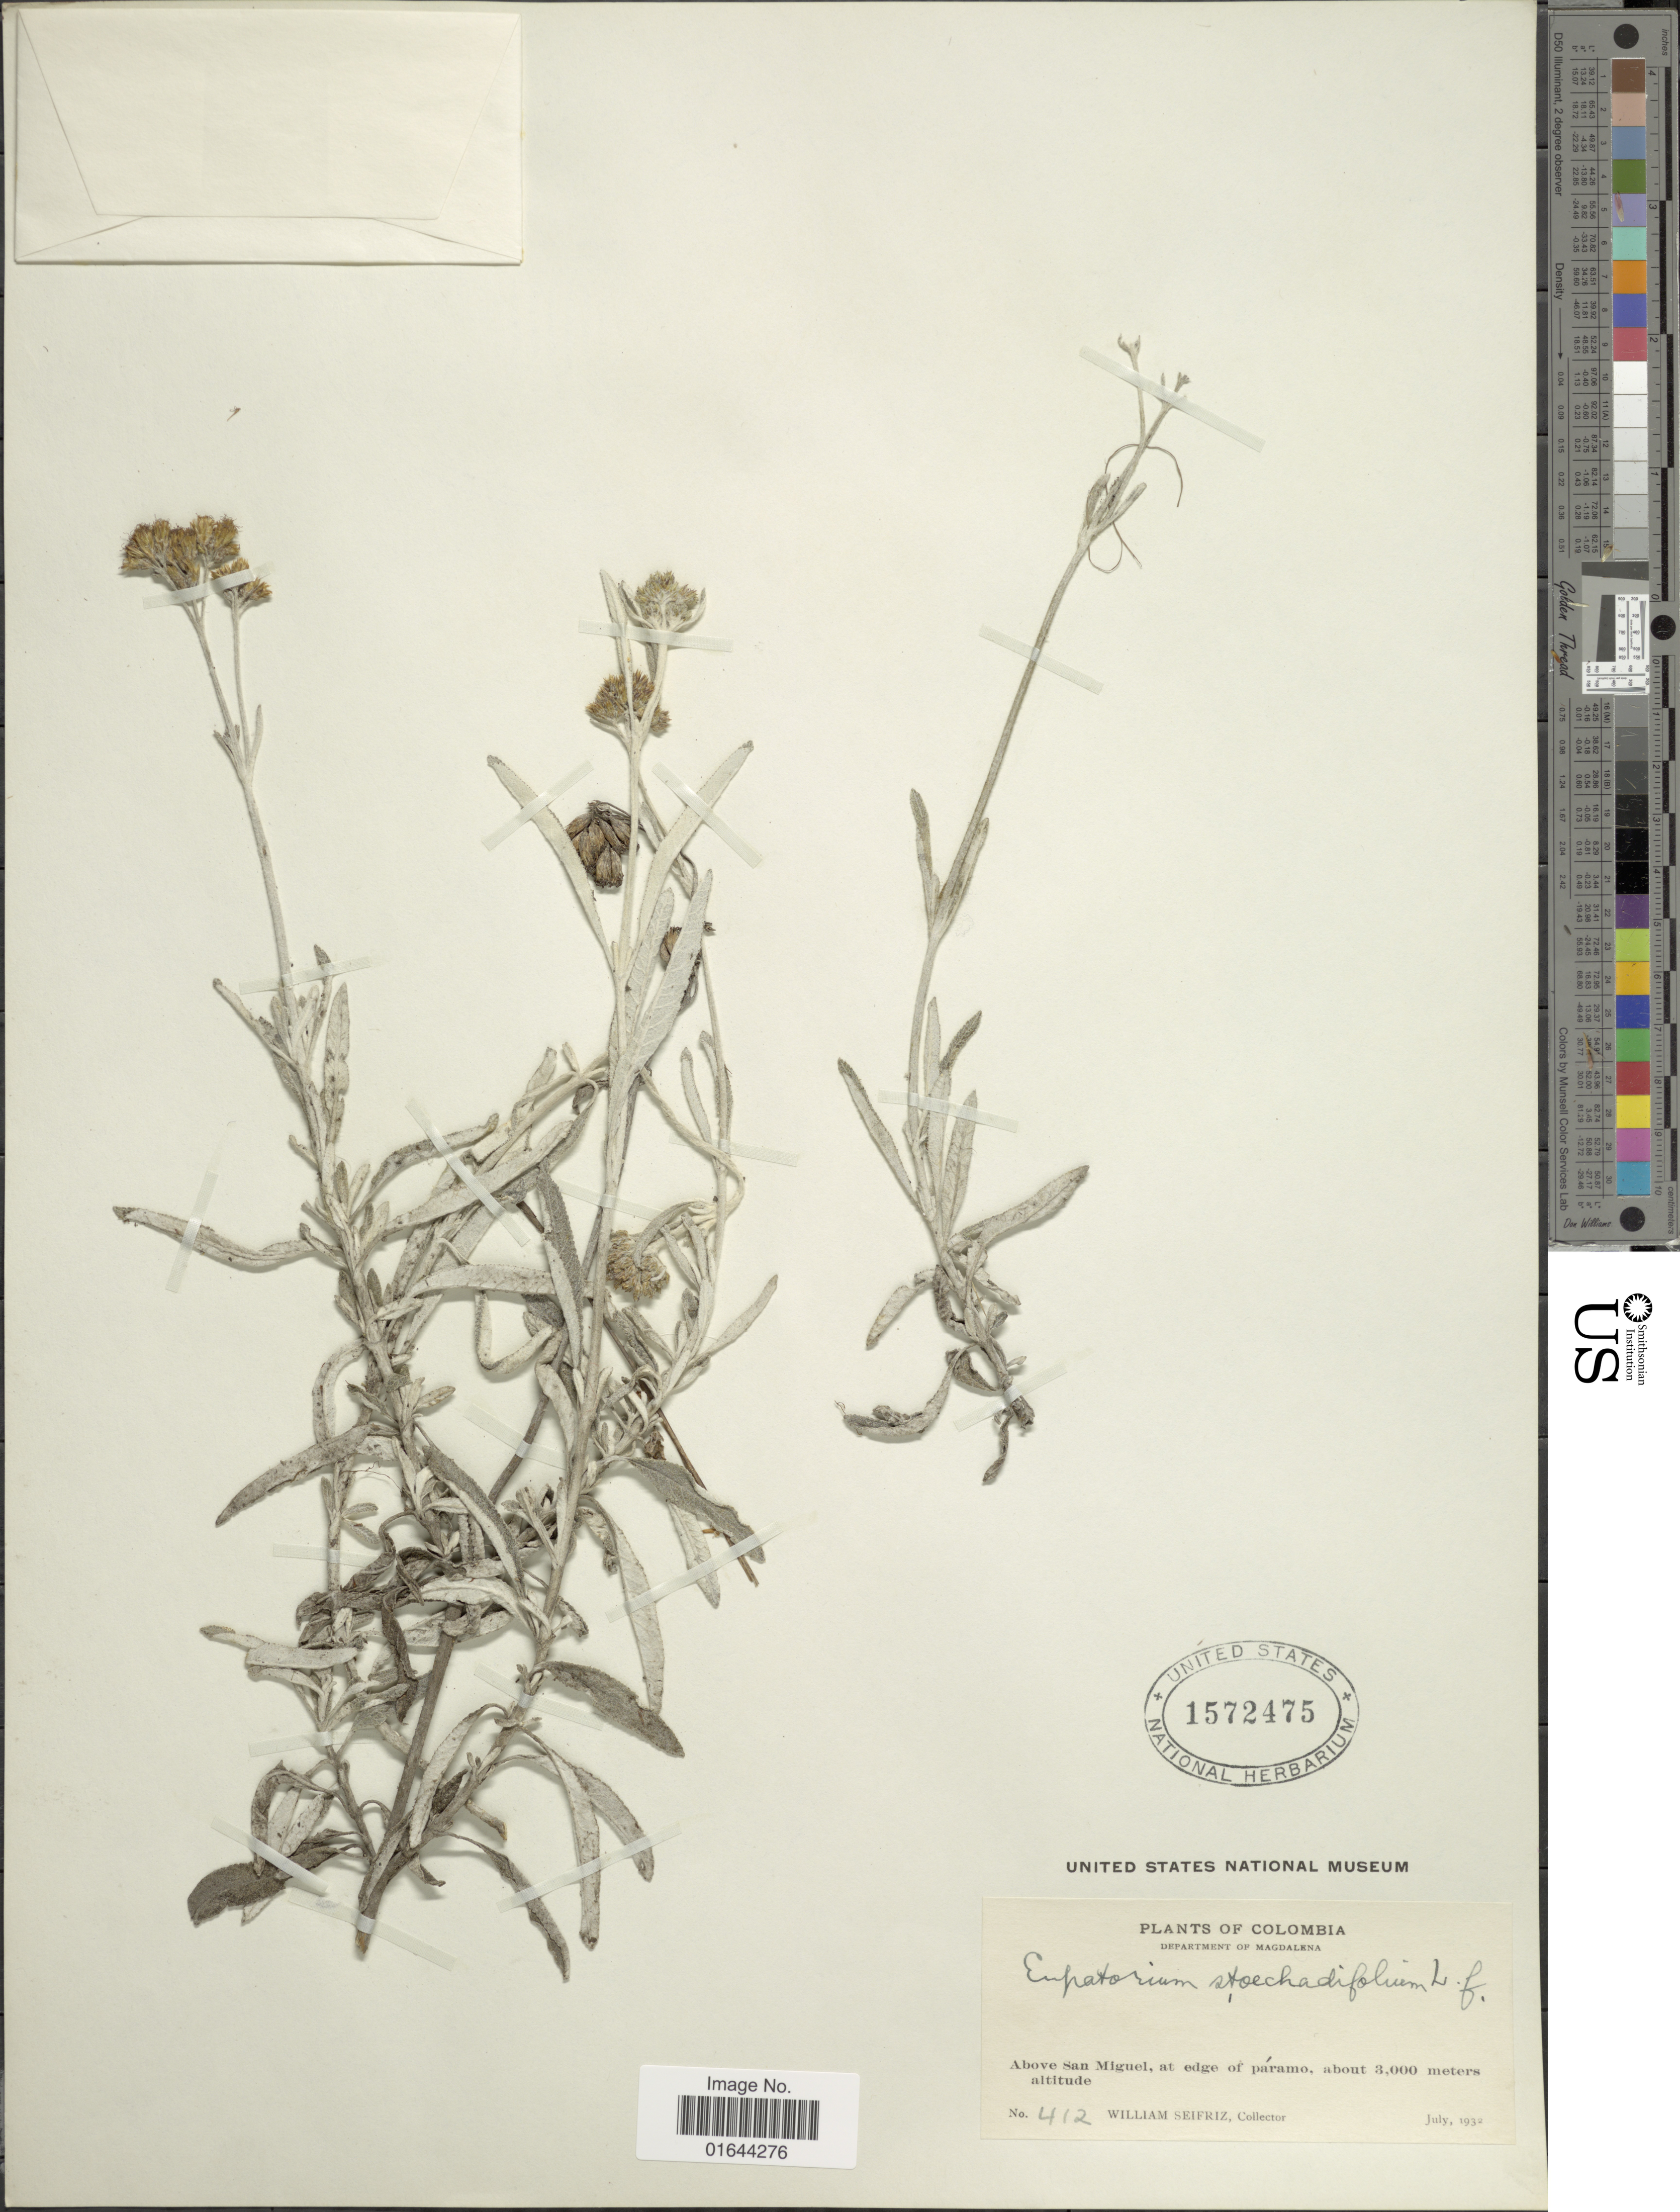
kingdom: Plantae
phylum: Tracheophyta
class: Magnoliopsida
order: Asterales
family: Asteraceae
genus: Lourteigia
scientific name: Lourteigia stoechadifolia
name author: (L. f.) R.M. King & H. Rob.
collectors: W. Seifriz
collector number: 412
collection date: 1932-07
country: Colombia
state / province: Magdalena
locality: Department of Magdalena. Above San Miguel, at edge of paramo.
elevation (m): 3000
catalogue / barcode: US 1572475